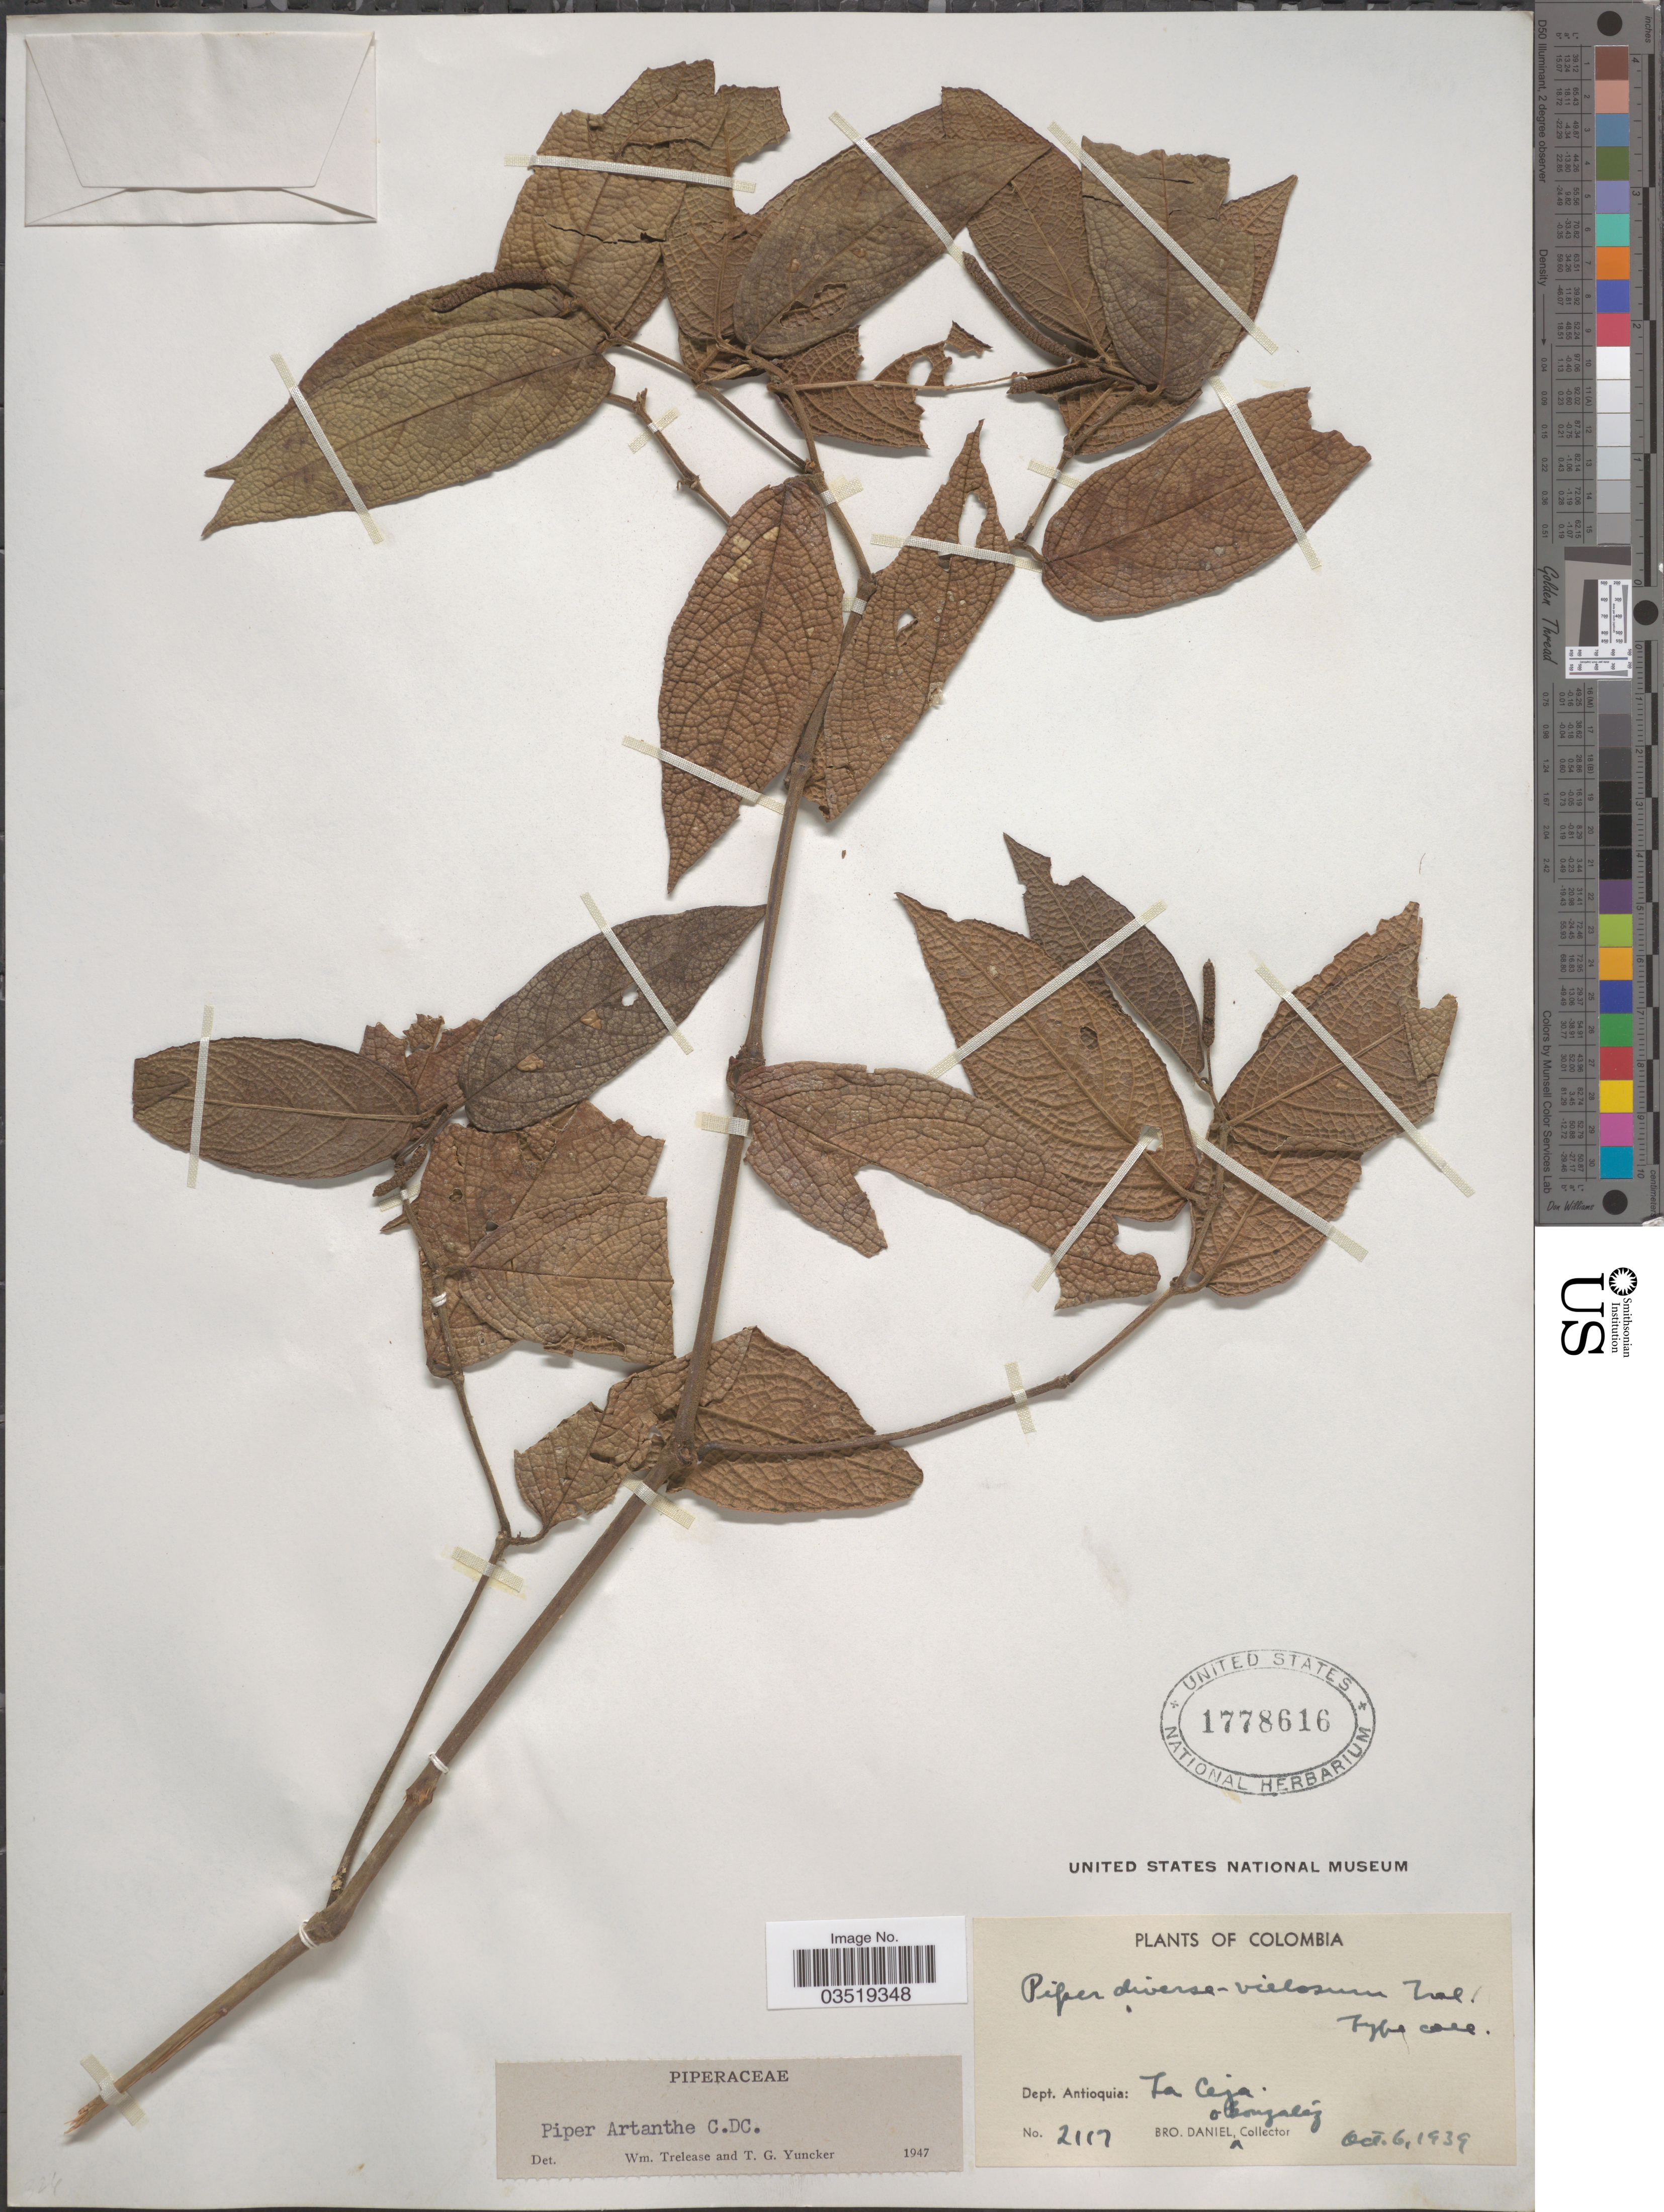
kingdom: Plantae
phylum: Tracheophyta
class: Magnoliopsida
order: Piperales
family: Piperaceae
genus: Piper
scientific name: Piper artanthe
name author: C. DC.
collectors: Bro. Daniel & -. González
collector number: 2117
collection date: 1939-10-06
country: Colombia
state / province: Antioquia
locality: Dept. Antioquia: La Ceja.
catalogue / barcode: US 1778616